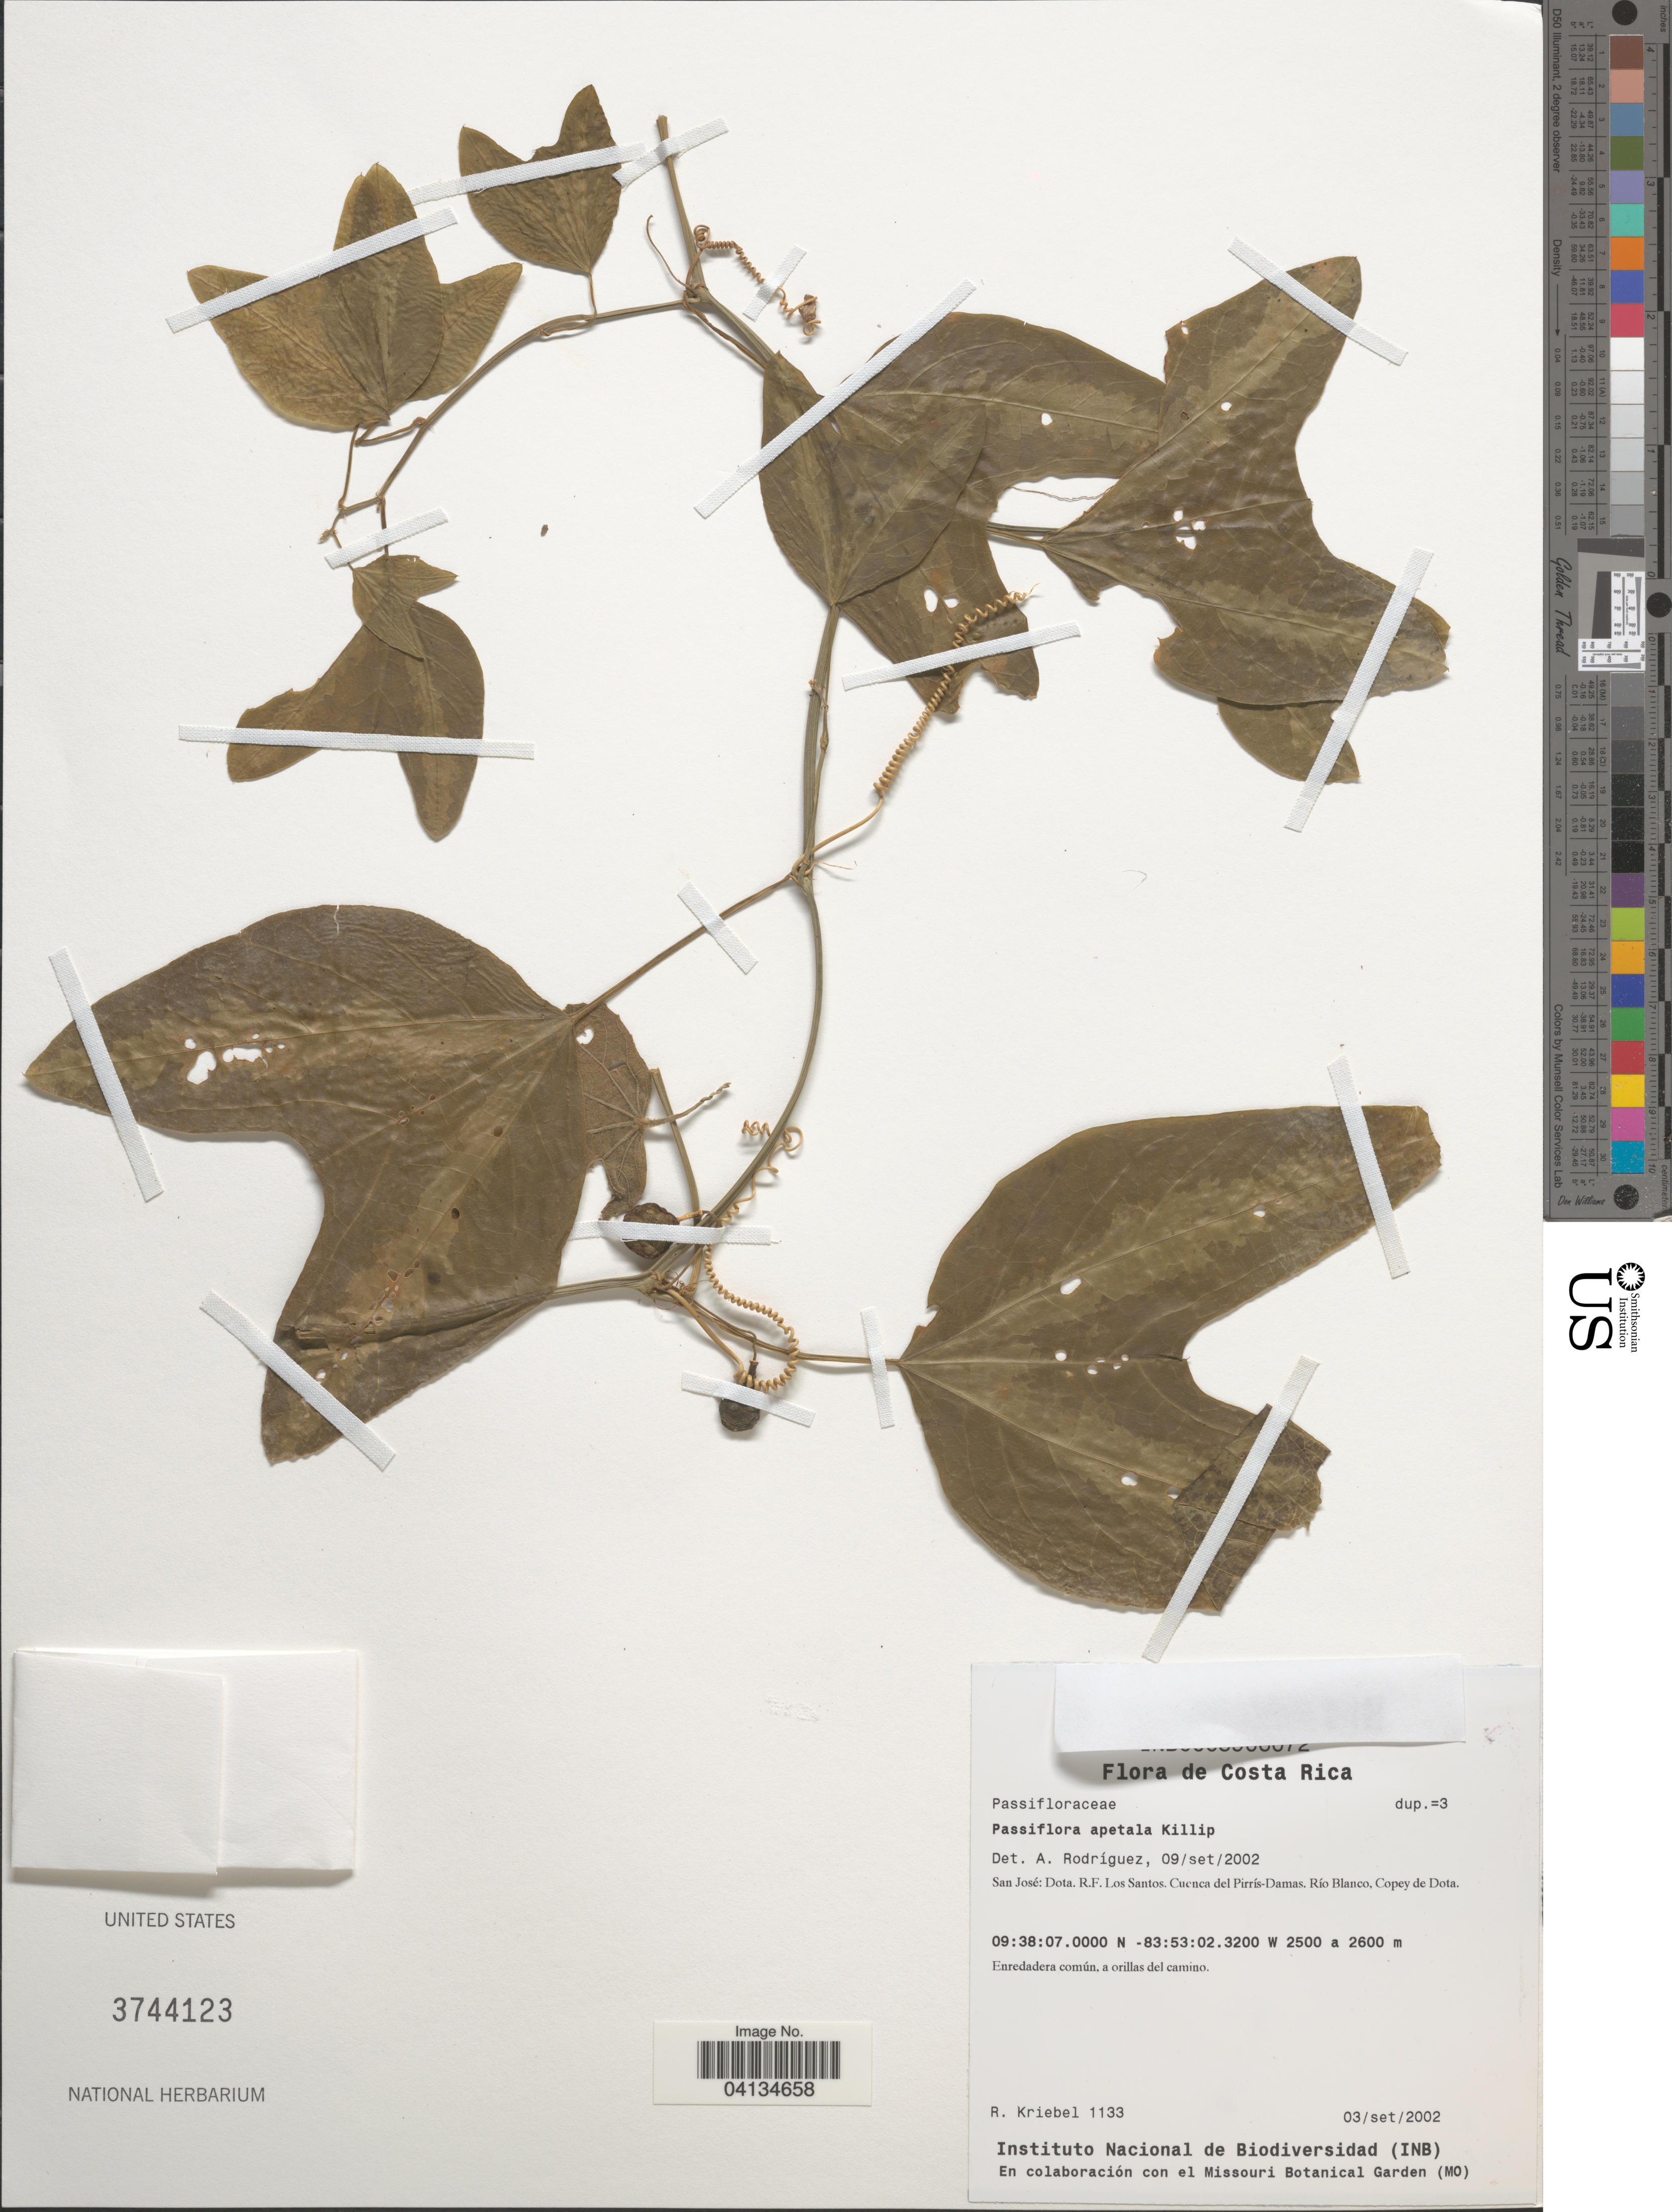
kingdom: Plantae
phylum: Tracheophyta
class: Magnoliopsida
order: Malpighiales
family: Passifloraceae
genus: Passiflora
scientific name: Passiflora apetala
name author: Killip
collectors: R. Kriebel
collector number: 1133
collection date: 2002-09-03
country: Costa Rica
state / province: San José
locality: Dota. R.F. Los Santos. Cuenca del Pirrís-Damas. Río Blanco, Copey de Dota.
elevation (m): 2500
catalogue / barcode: US 3744123